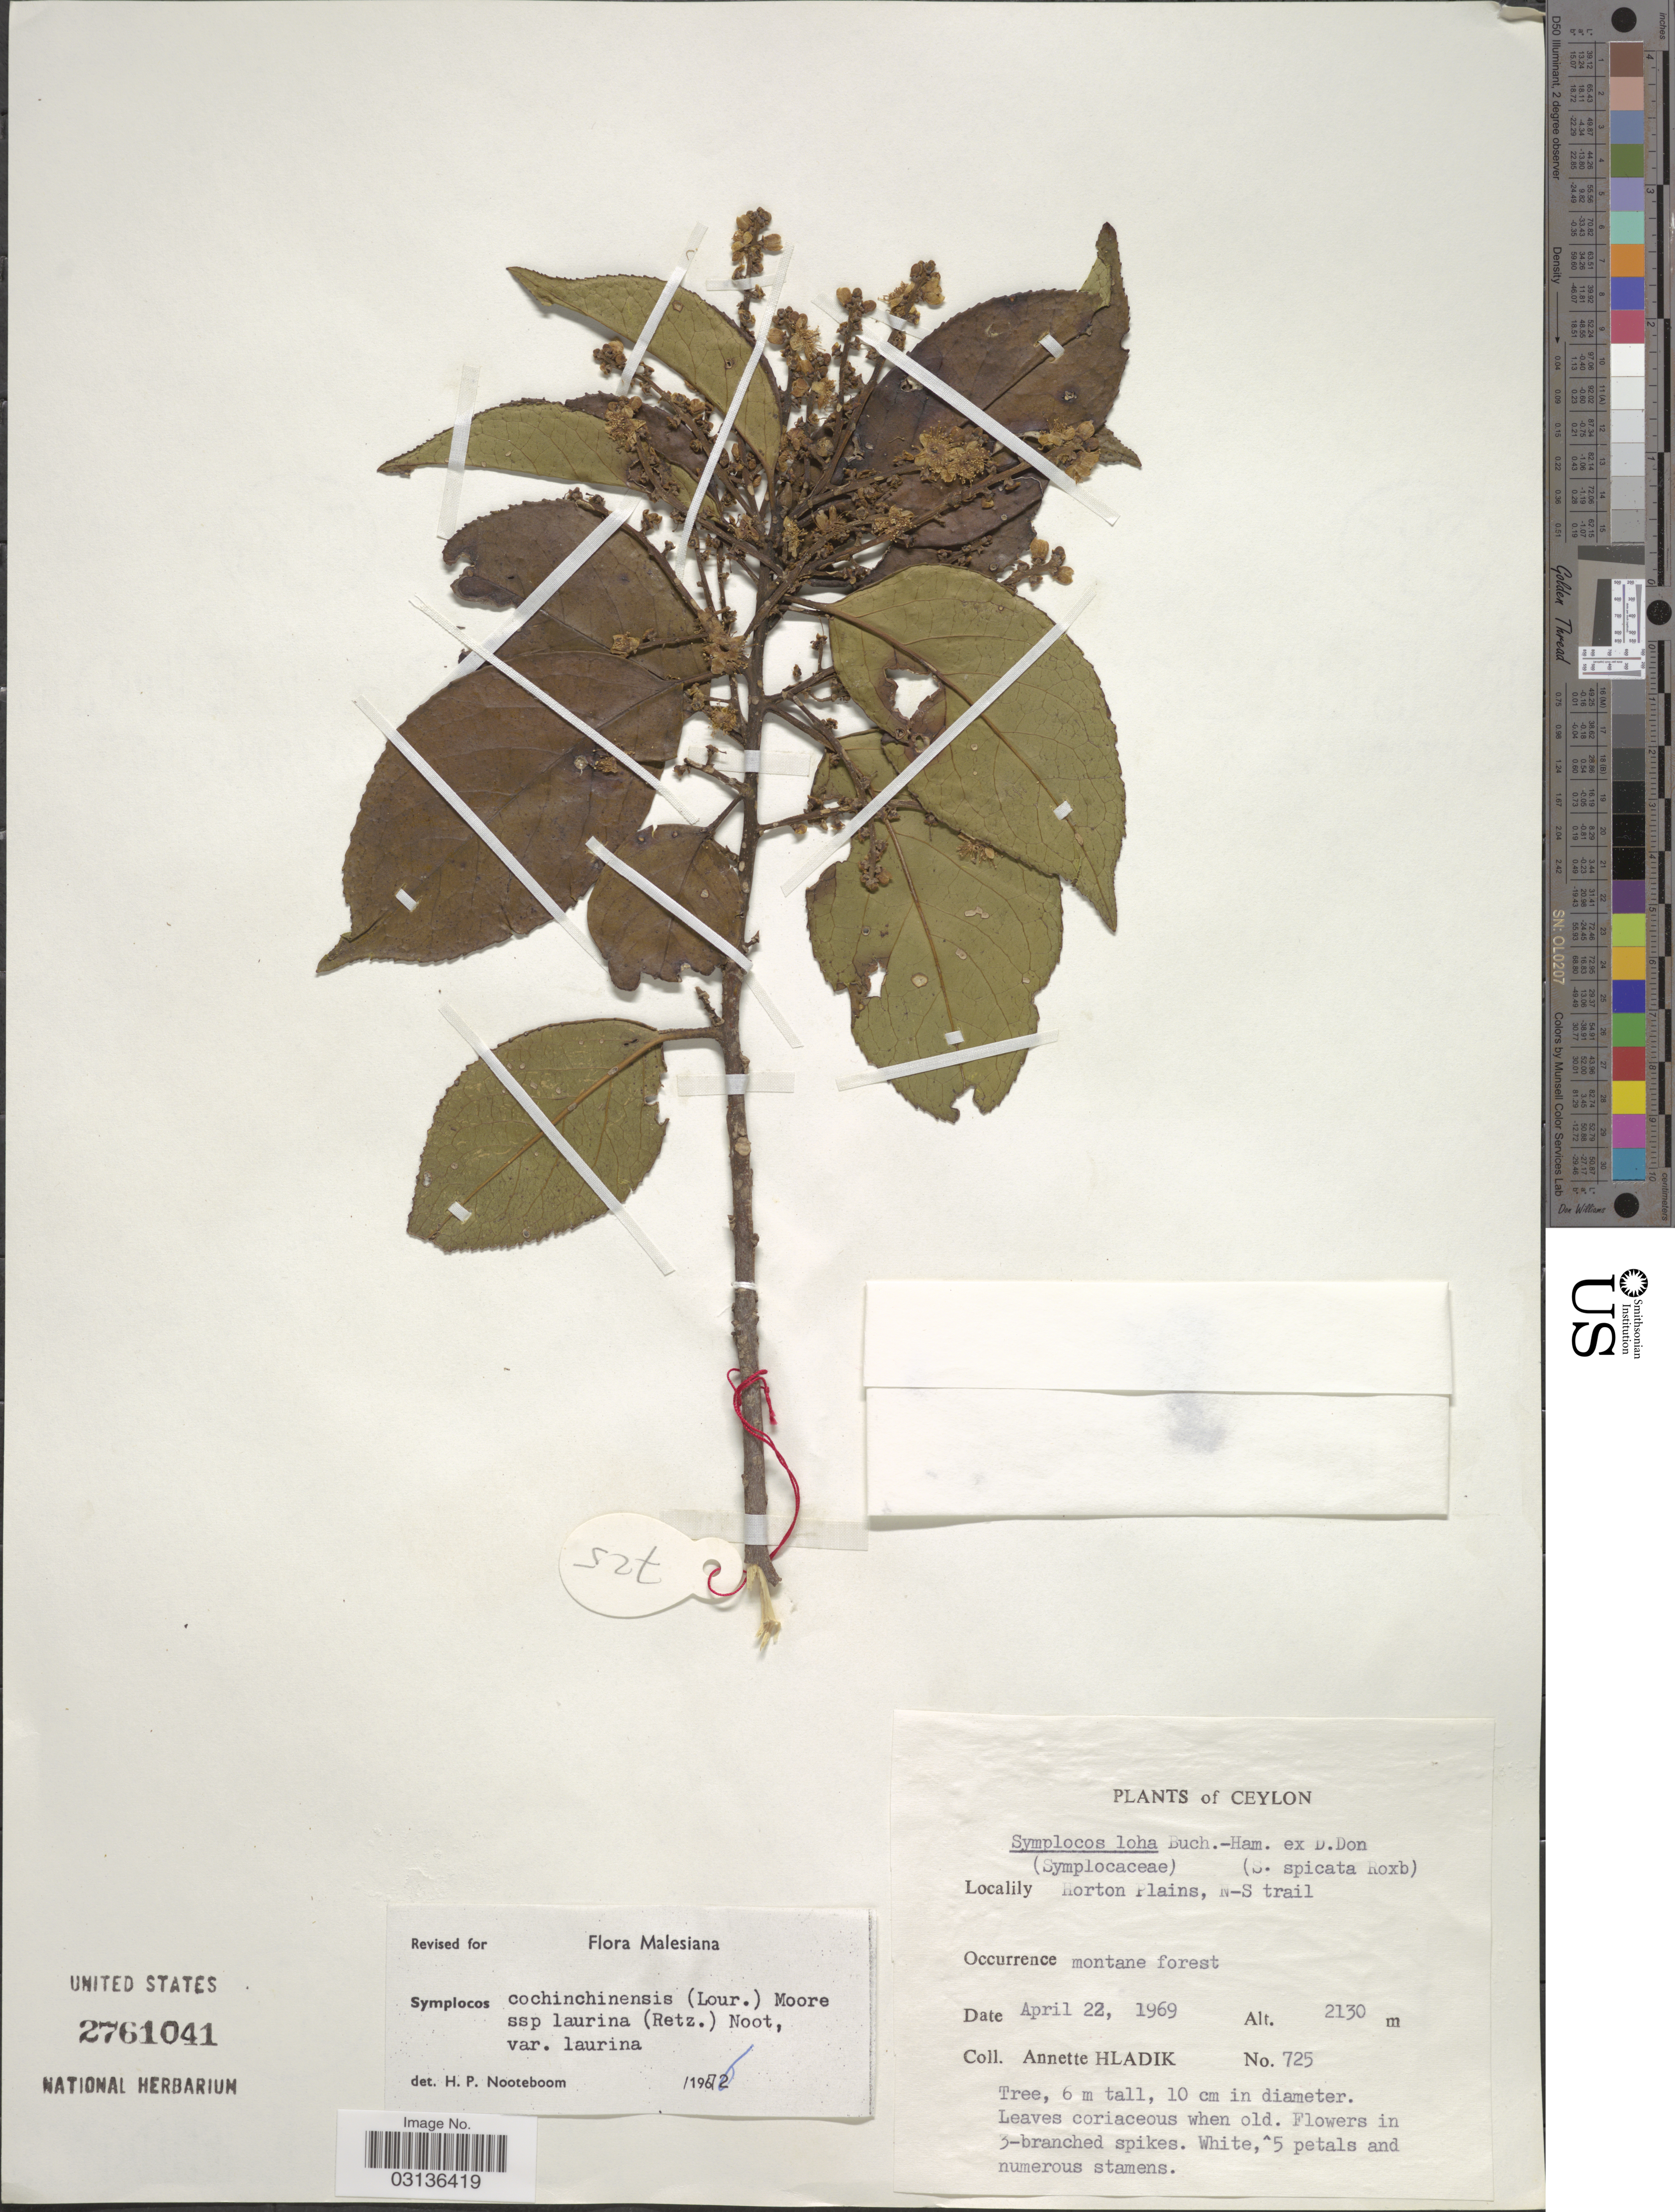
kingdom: Plantae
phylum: Tracheophyta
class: Magnoliopsida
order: Ericales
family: Symplocaceae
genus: Symplocos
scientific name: Symplocos cochinchinensis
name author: (Lour.) S. Moore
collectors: A. Hladik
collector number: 725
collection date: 1969-04-22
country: Sri Lanka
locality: Ceylon. Horton Plains, N-S trail.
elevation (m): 2130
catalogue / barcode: US 2761041